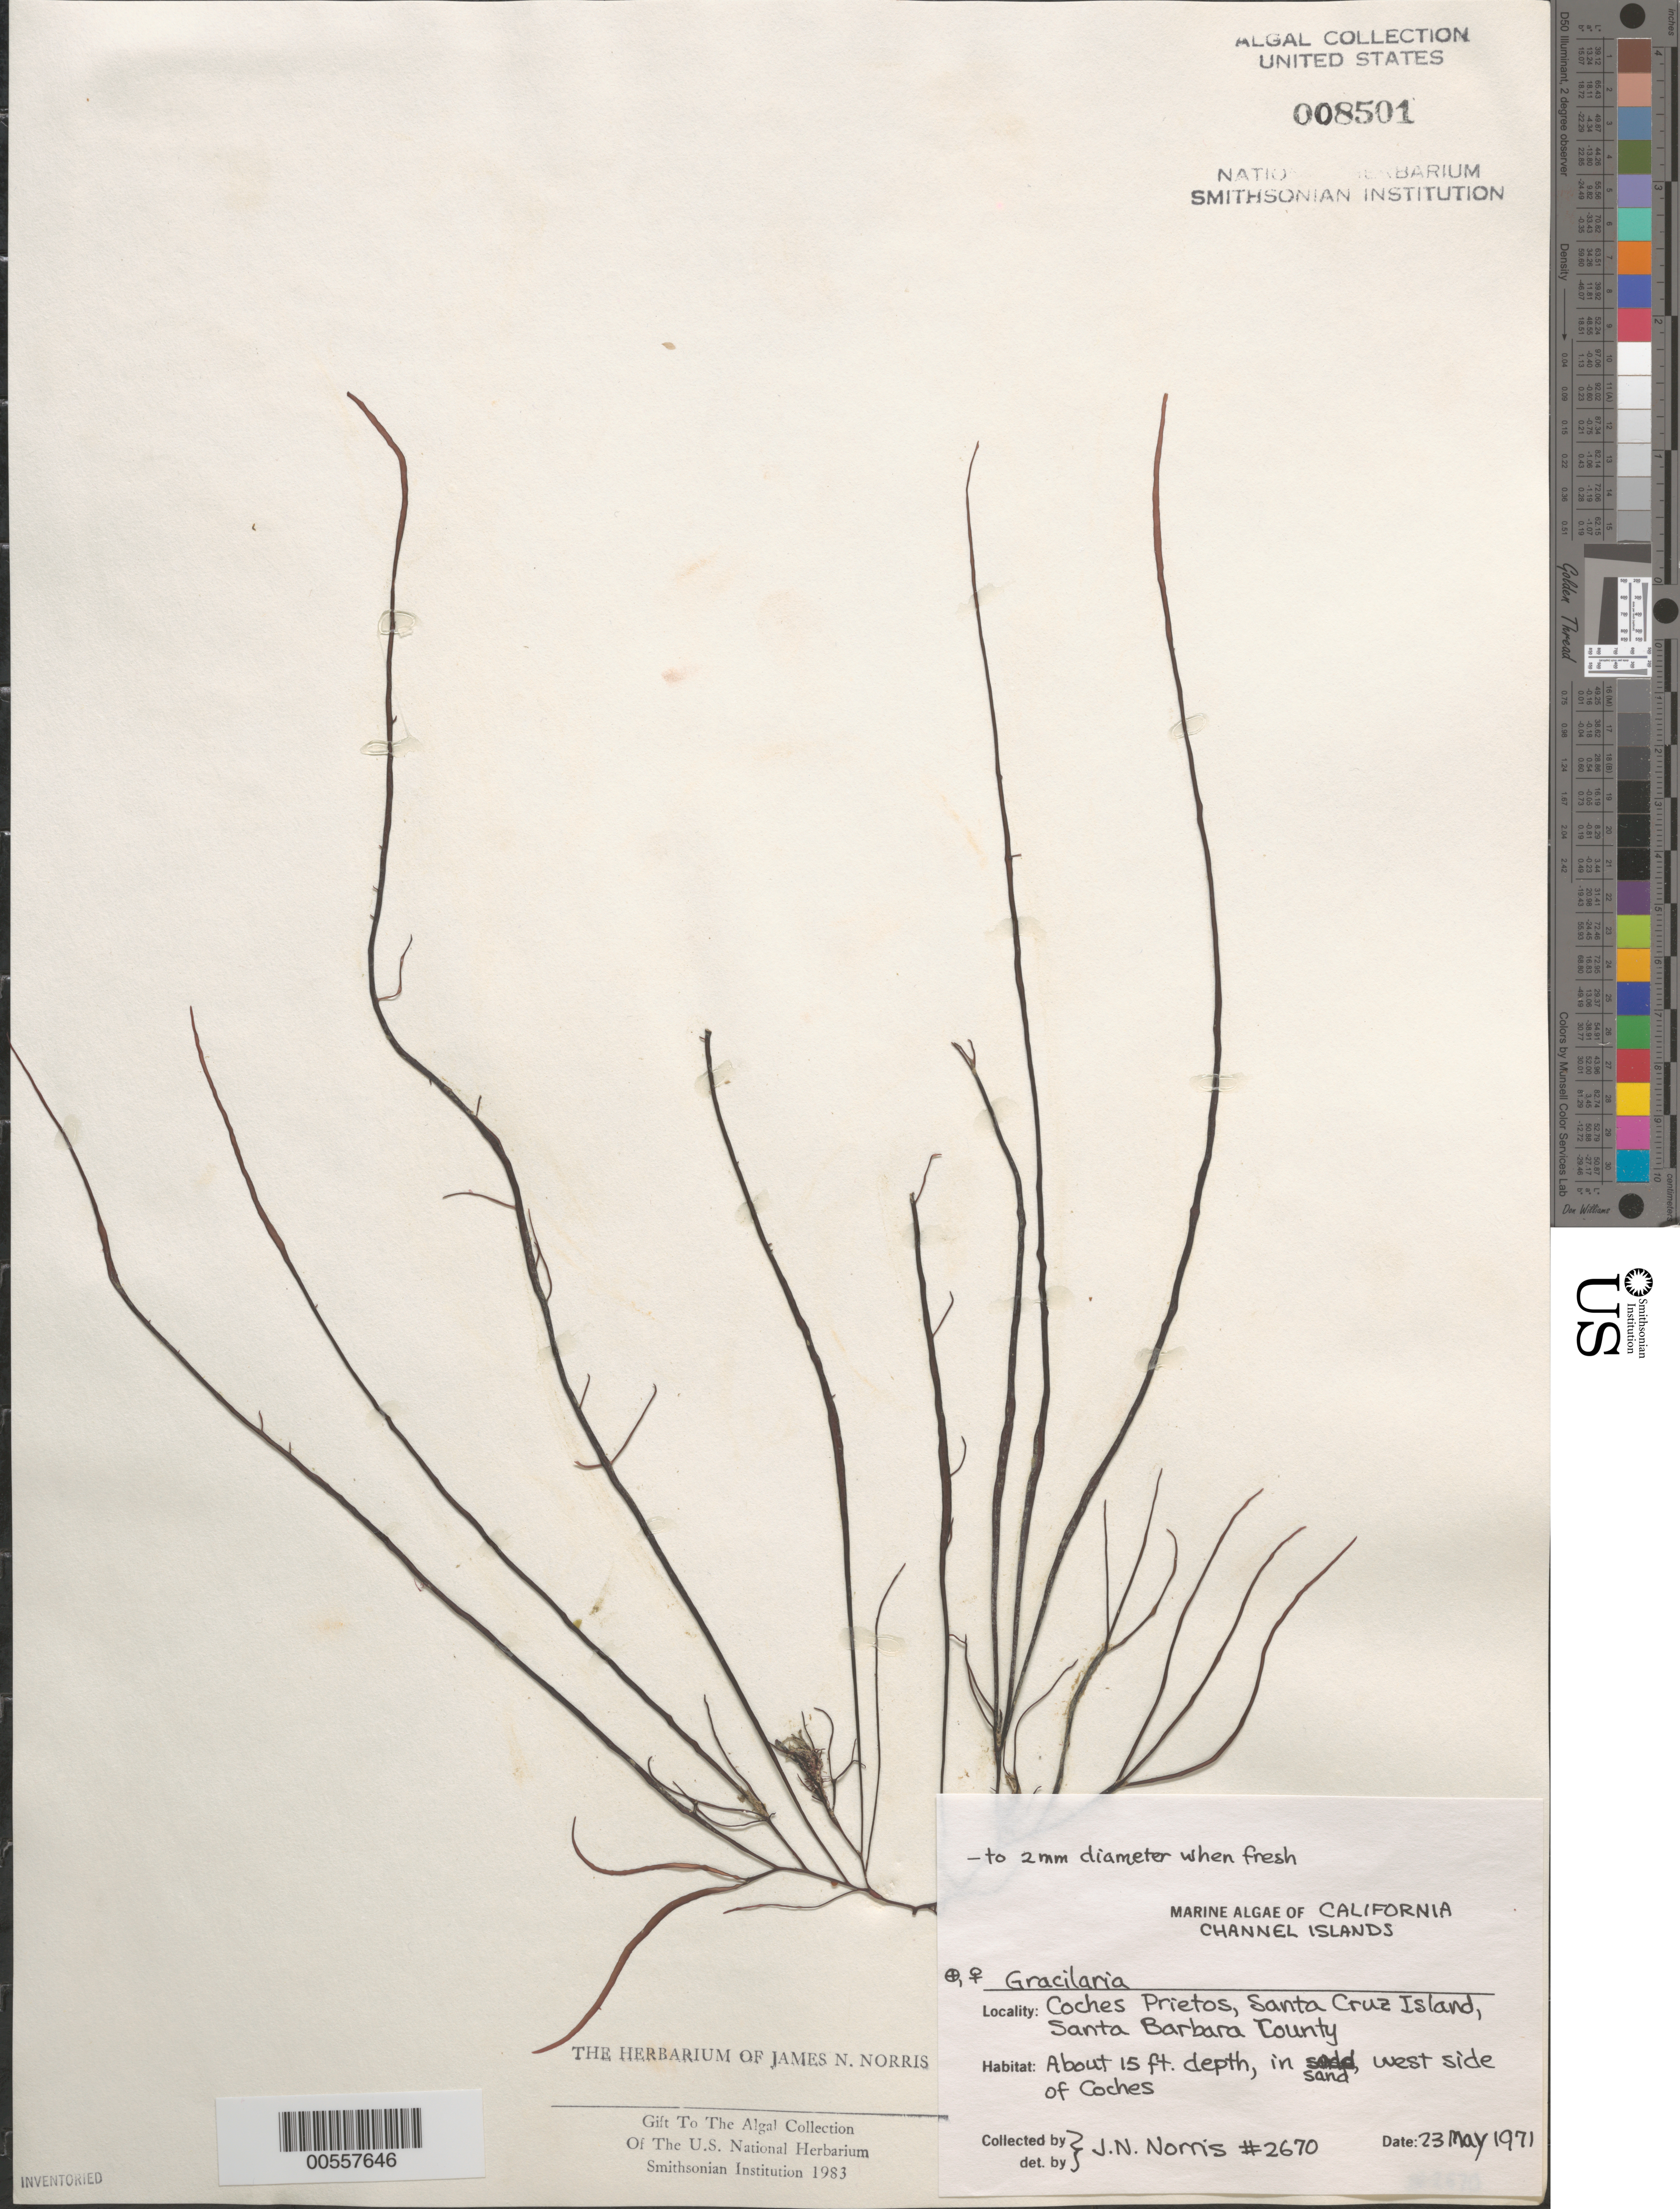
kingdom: Plantae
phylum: Rhodophyta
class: Florideophyceae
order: Gracilariales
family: Gracilariaceae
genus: Gracilaria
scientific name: Gracilaria sp.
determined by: Norris, James N.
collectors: J. N. Norris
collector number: JN-2670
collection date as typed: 23 May 1971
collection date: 1971-05-23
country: United States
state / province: California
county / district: Santa Barbara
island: Santa Cruz Island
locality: Coches Prietos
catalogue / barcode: US 8501